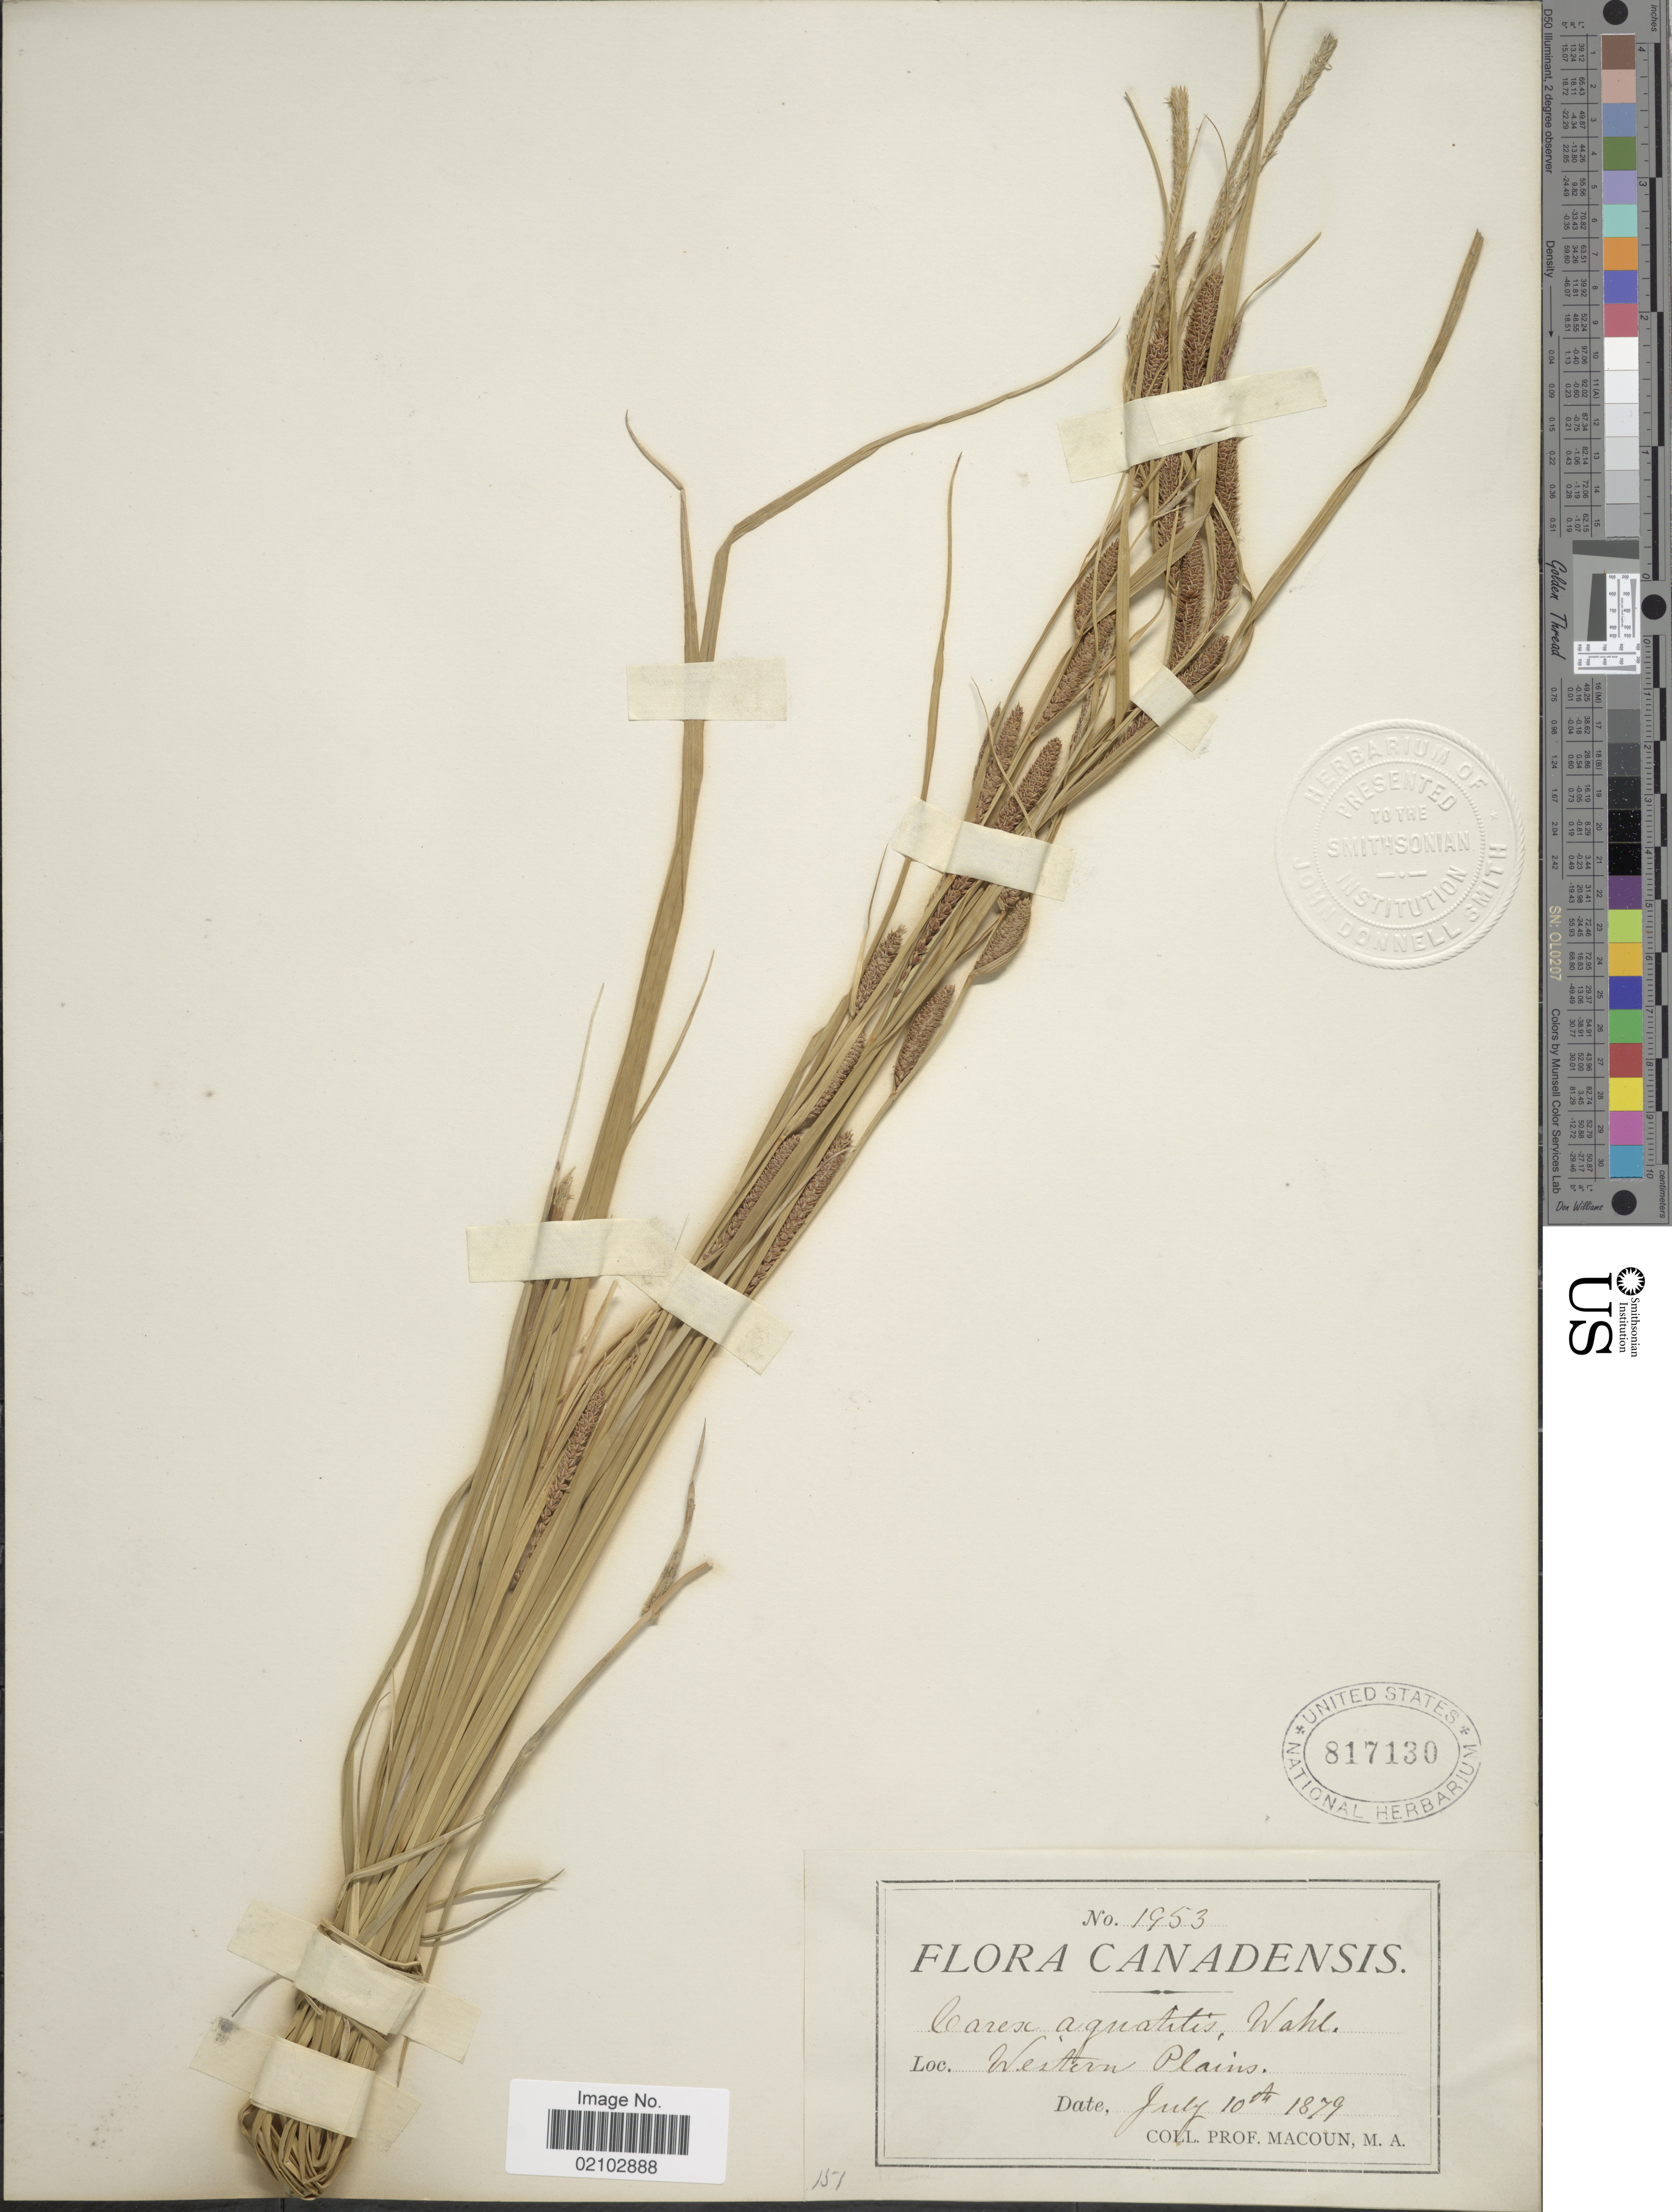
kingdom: Plantae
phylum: Tracheophyta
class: Liliopsida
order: Poales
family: Cyperaceae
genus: Carex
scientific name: Carex aquatilis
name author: Wahlenb.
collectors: M. Macoun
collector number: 1953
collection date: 1879-07-10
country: Canada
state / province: Saskatchewan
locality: Western Plains.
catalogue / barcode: US 817130